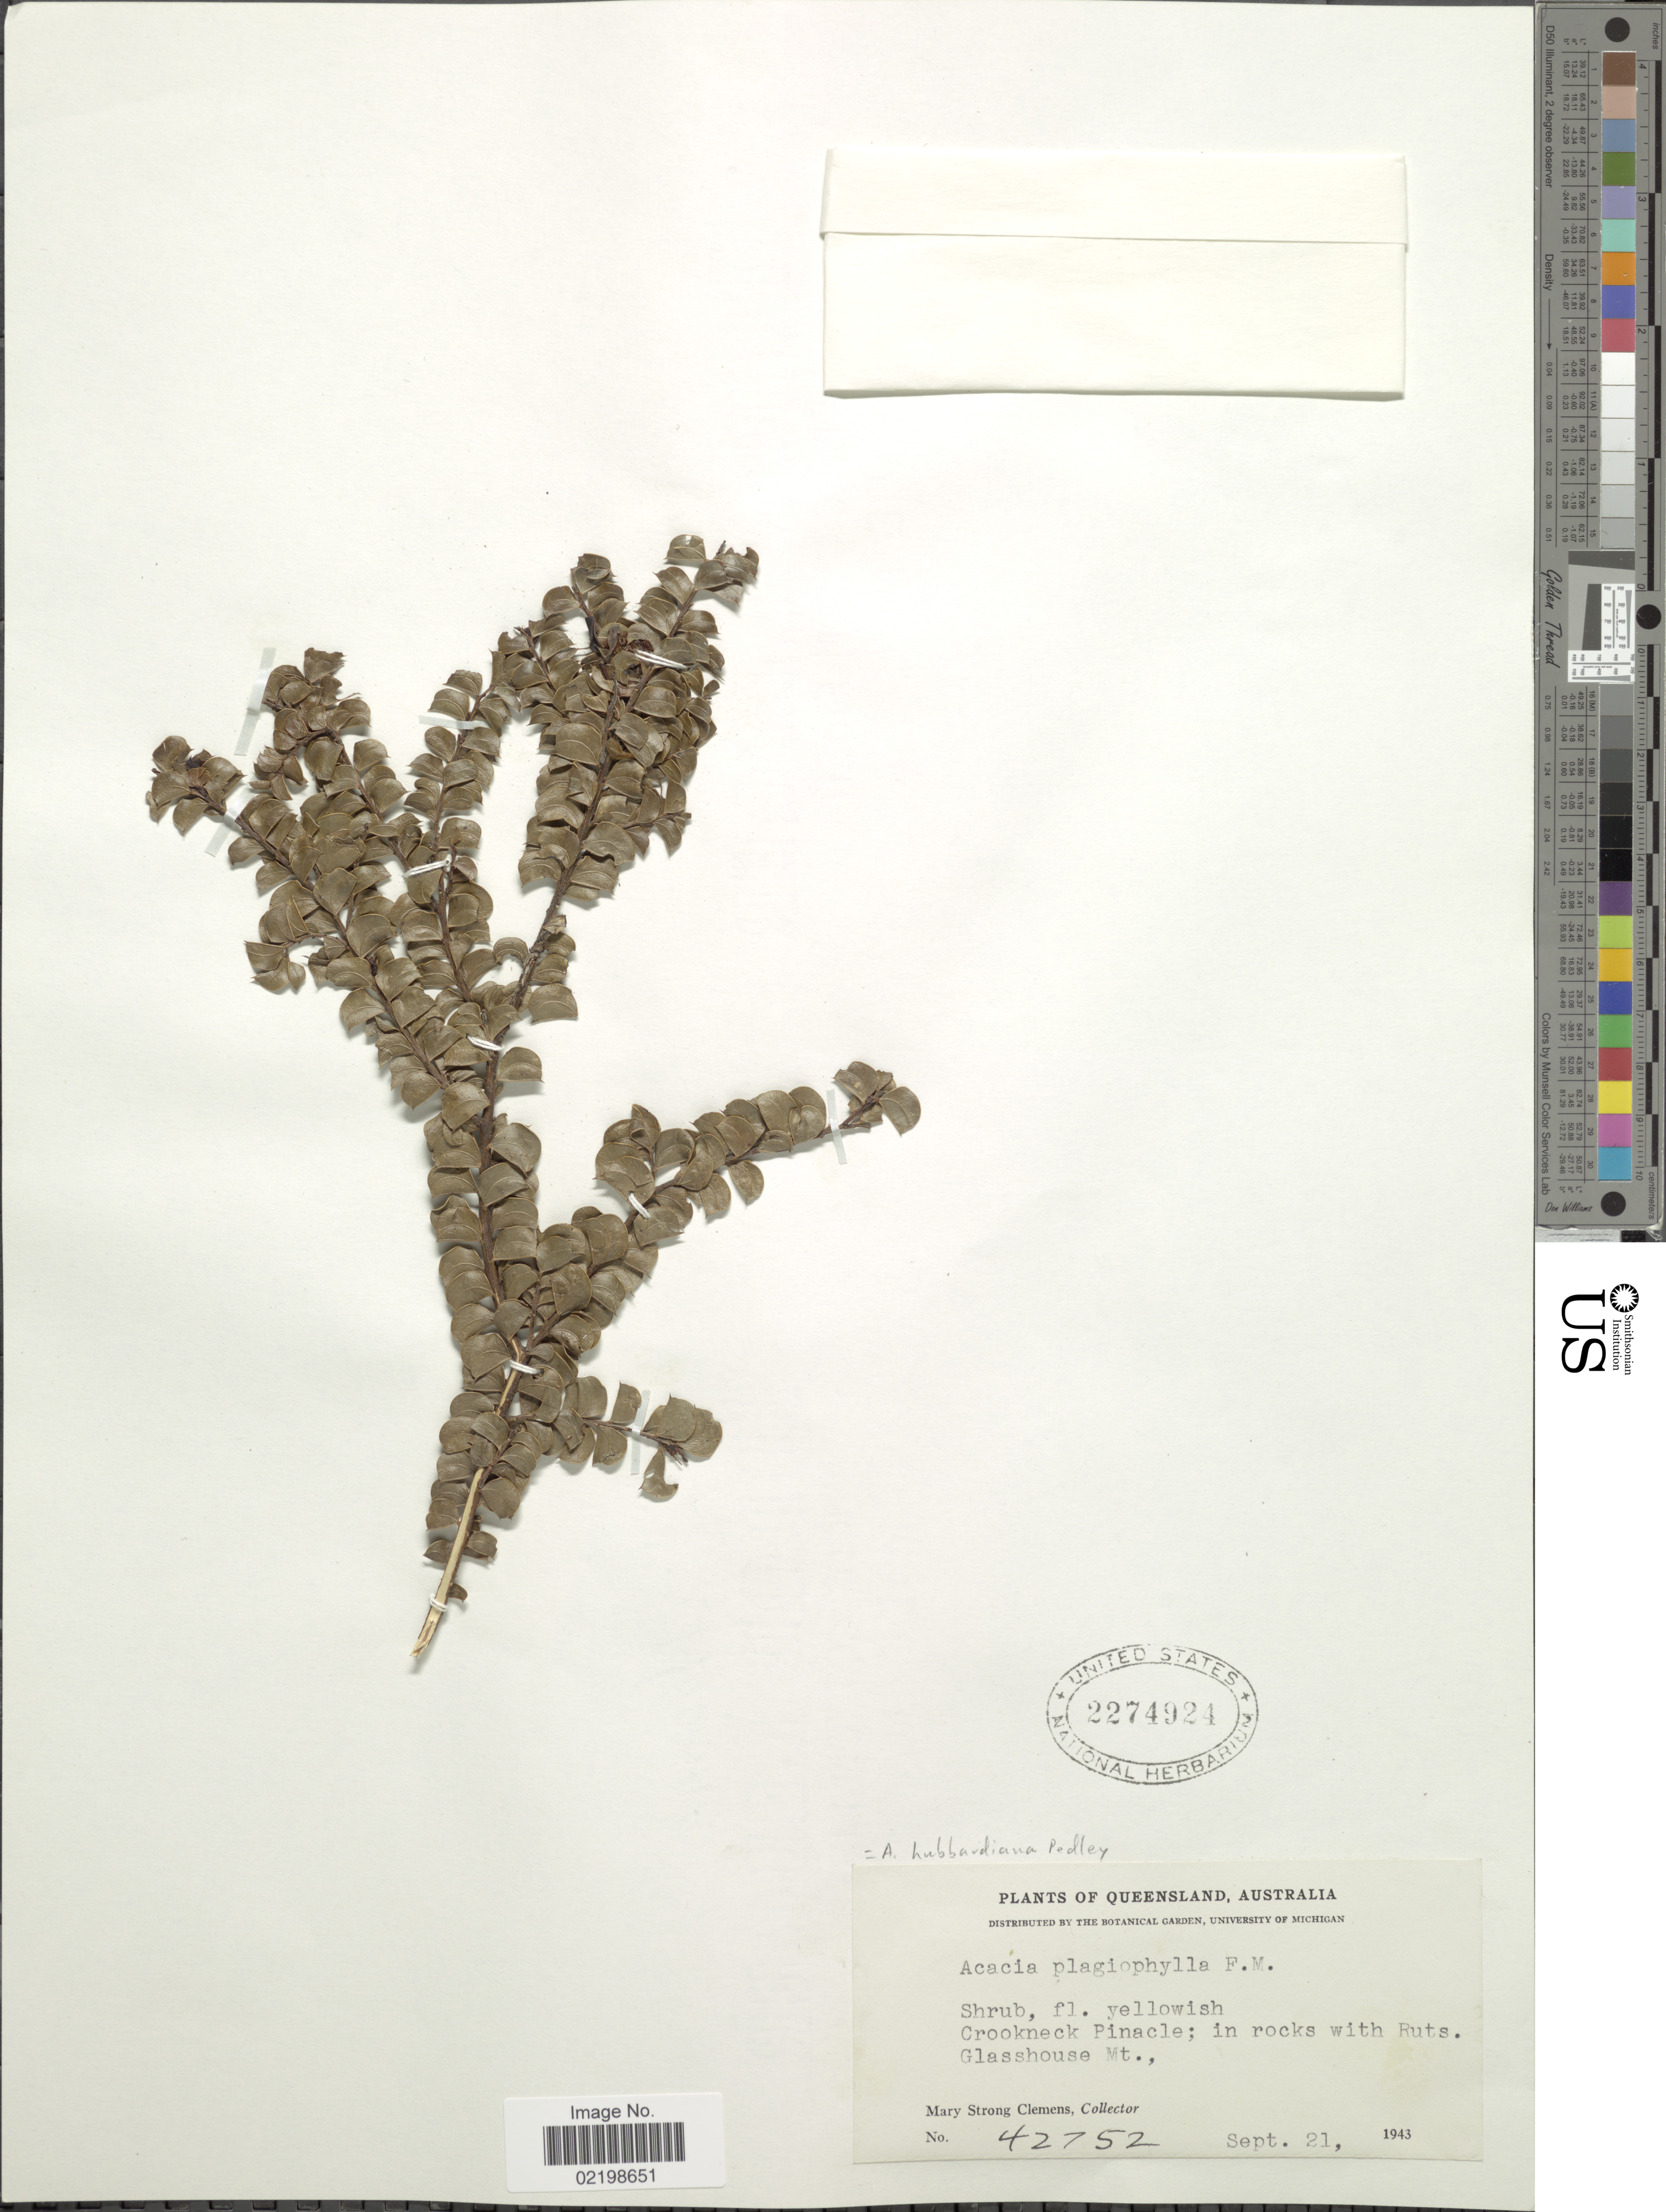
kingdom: Plantae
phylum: Tracheophyta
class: Magnoliopsida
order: Fabales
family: Fabaceae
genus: Acacia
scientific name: Acacia hubbardiana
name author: Pedley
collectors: M. S. Clemens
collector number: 42752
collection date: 1943-09-21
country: Australia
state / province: Queensland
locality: Crookneck Pinacle; in rocks with Ruts. Glasshouse Mt.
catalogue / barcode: US 2274924